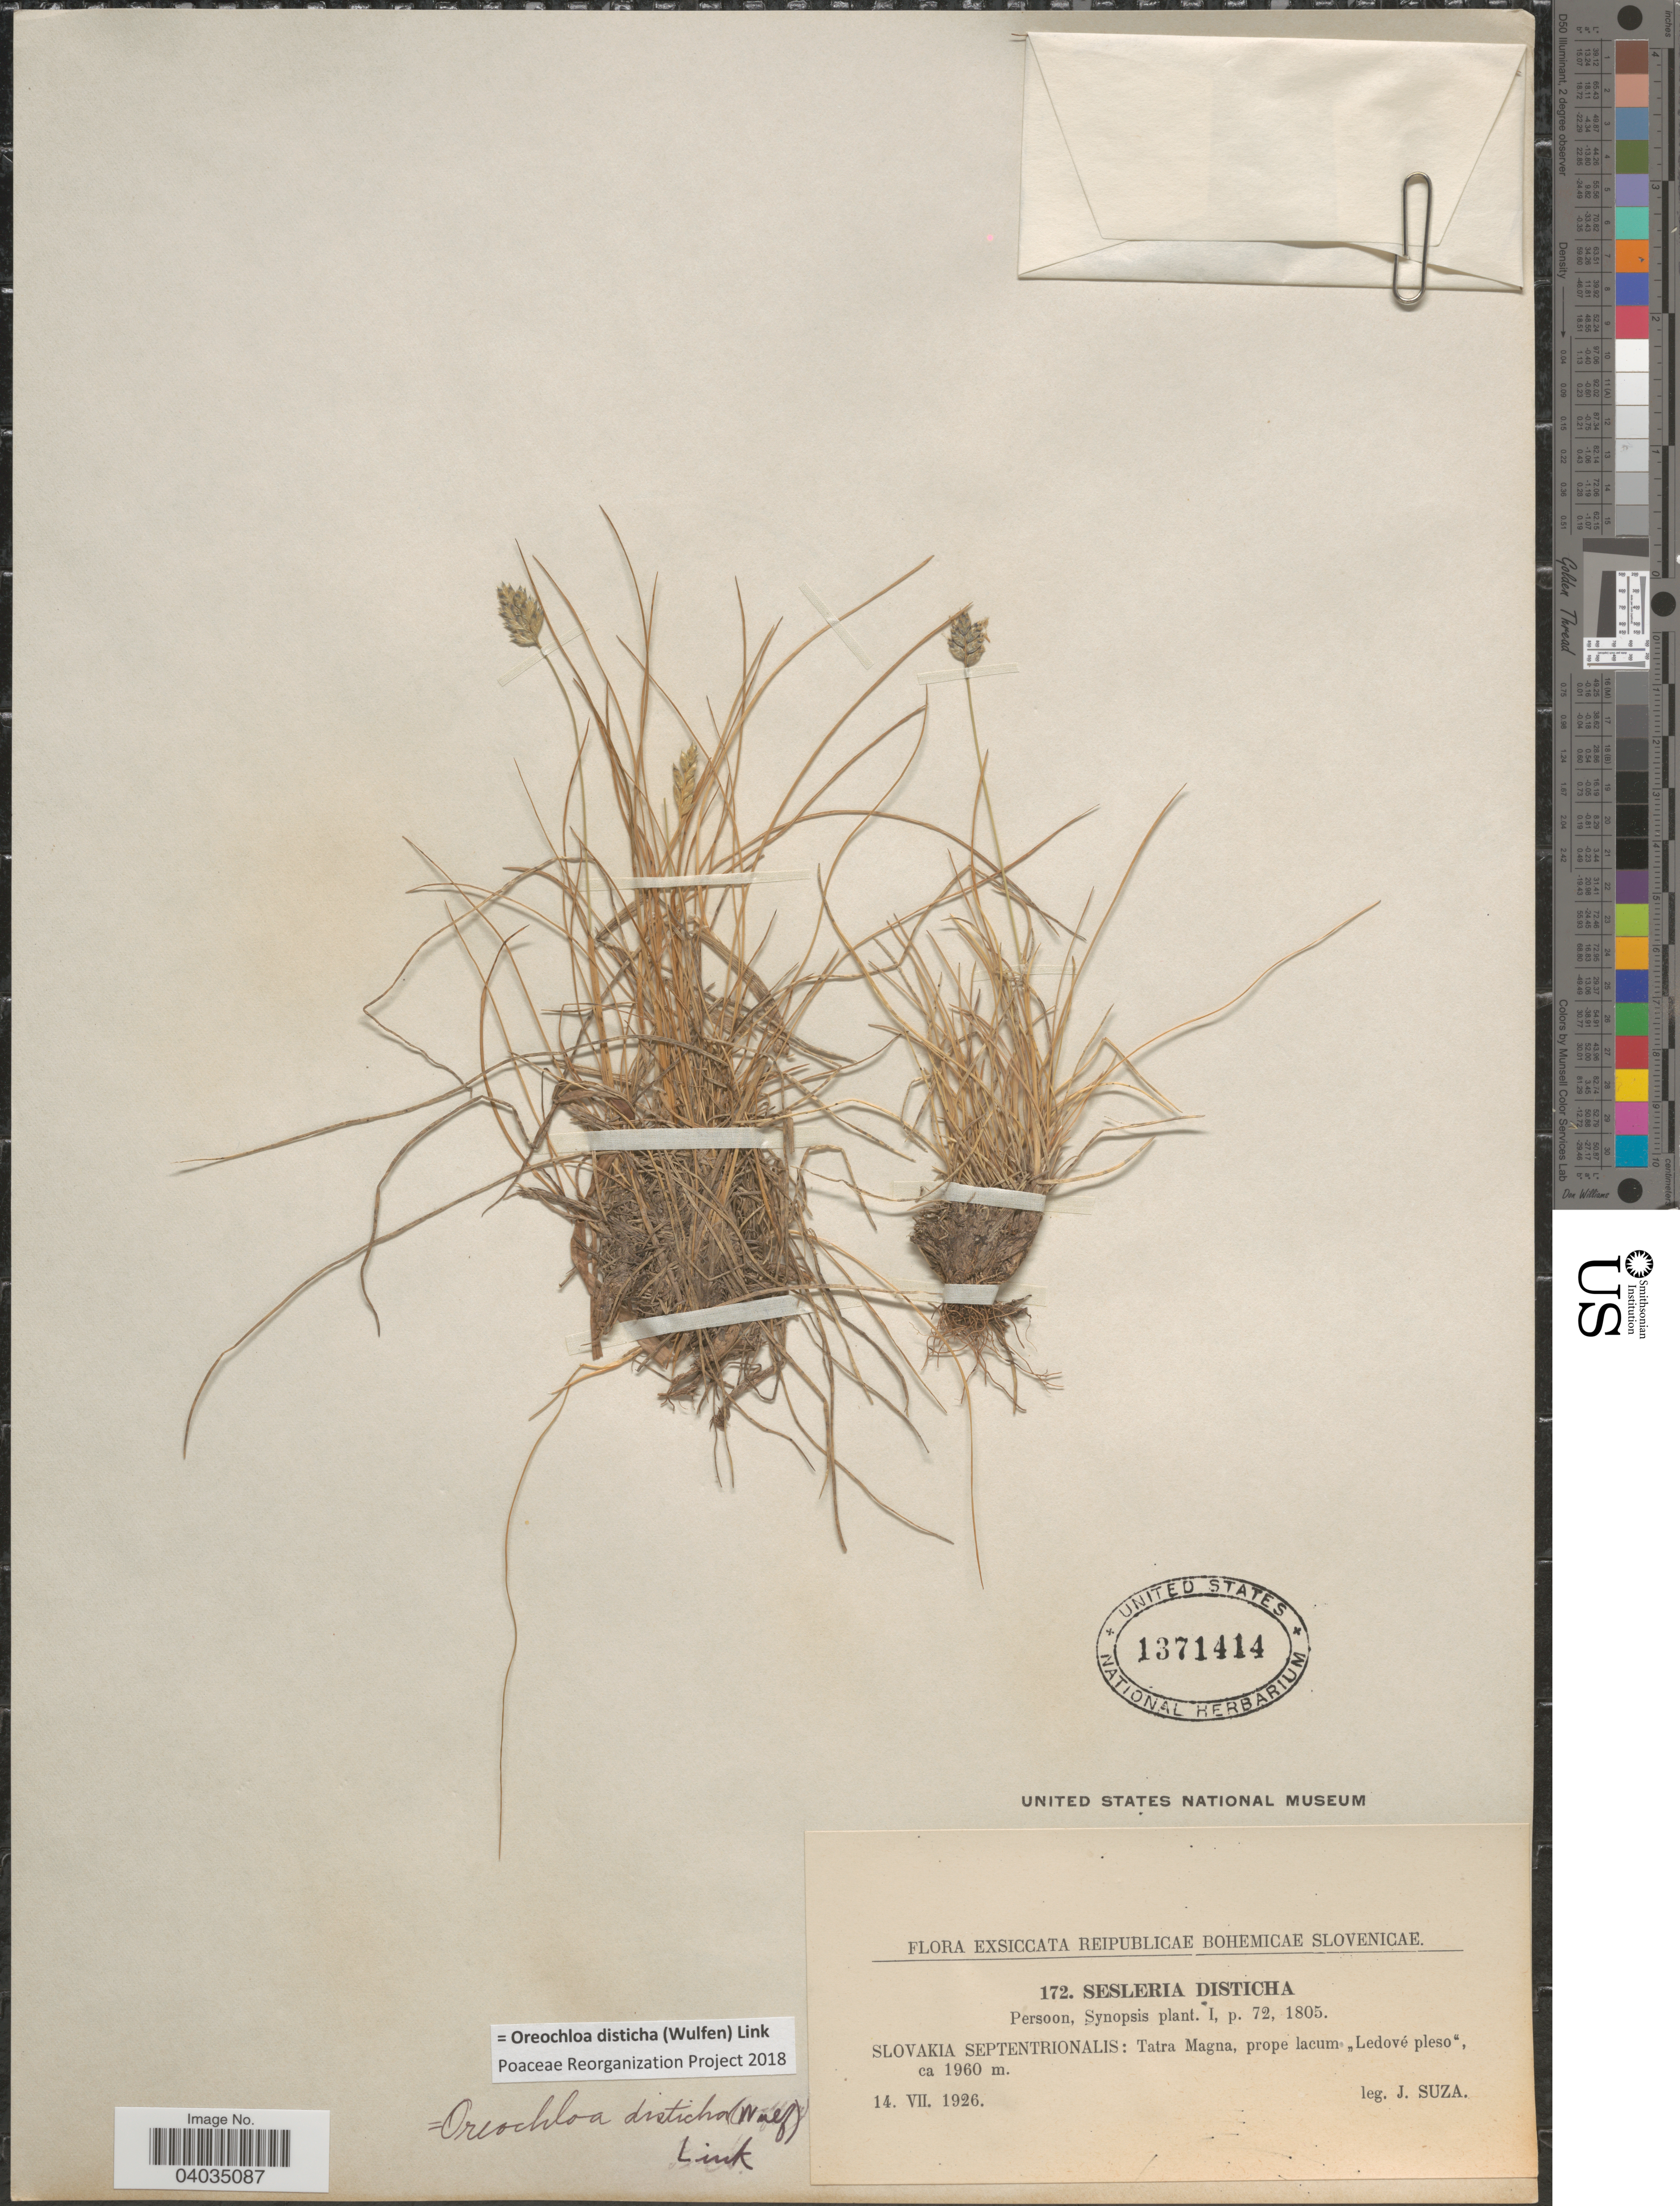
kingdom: Plantae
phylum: Tracheophyta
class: Liliopsida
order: Poales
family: Poaceae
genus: Oreochloa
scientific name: Oreochloa disticha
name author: (Wulfen) Link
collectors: J. Suza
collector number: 172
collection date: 1926-07-14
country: Slovakia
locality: Reipublicae Bohemicae Slovenicae. Slovakia Septentrionalis: Tatra Magna, prope lacum "Ledové ples".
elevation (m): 1960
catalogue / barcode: US 1371414